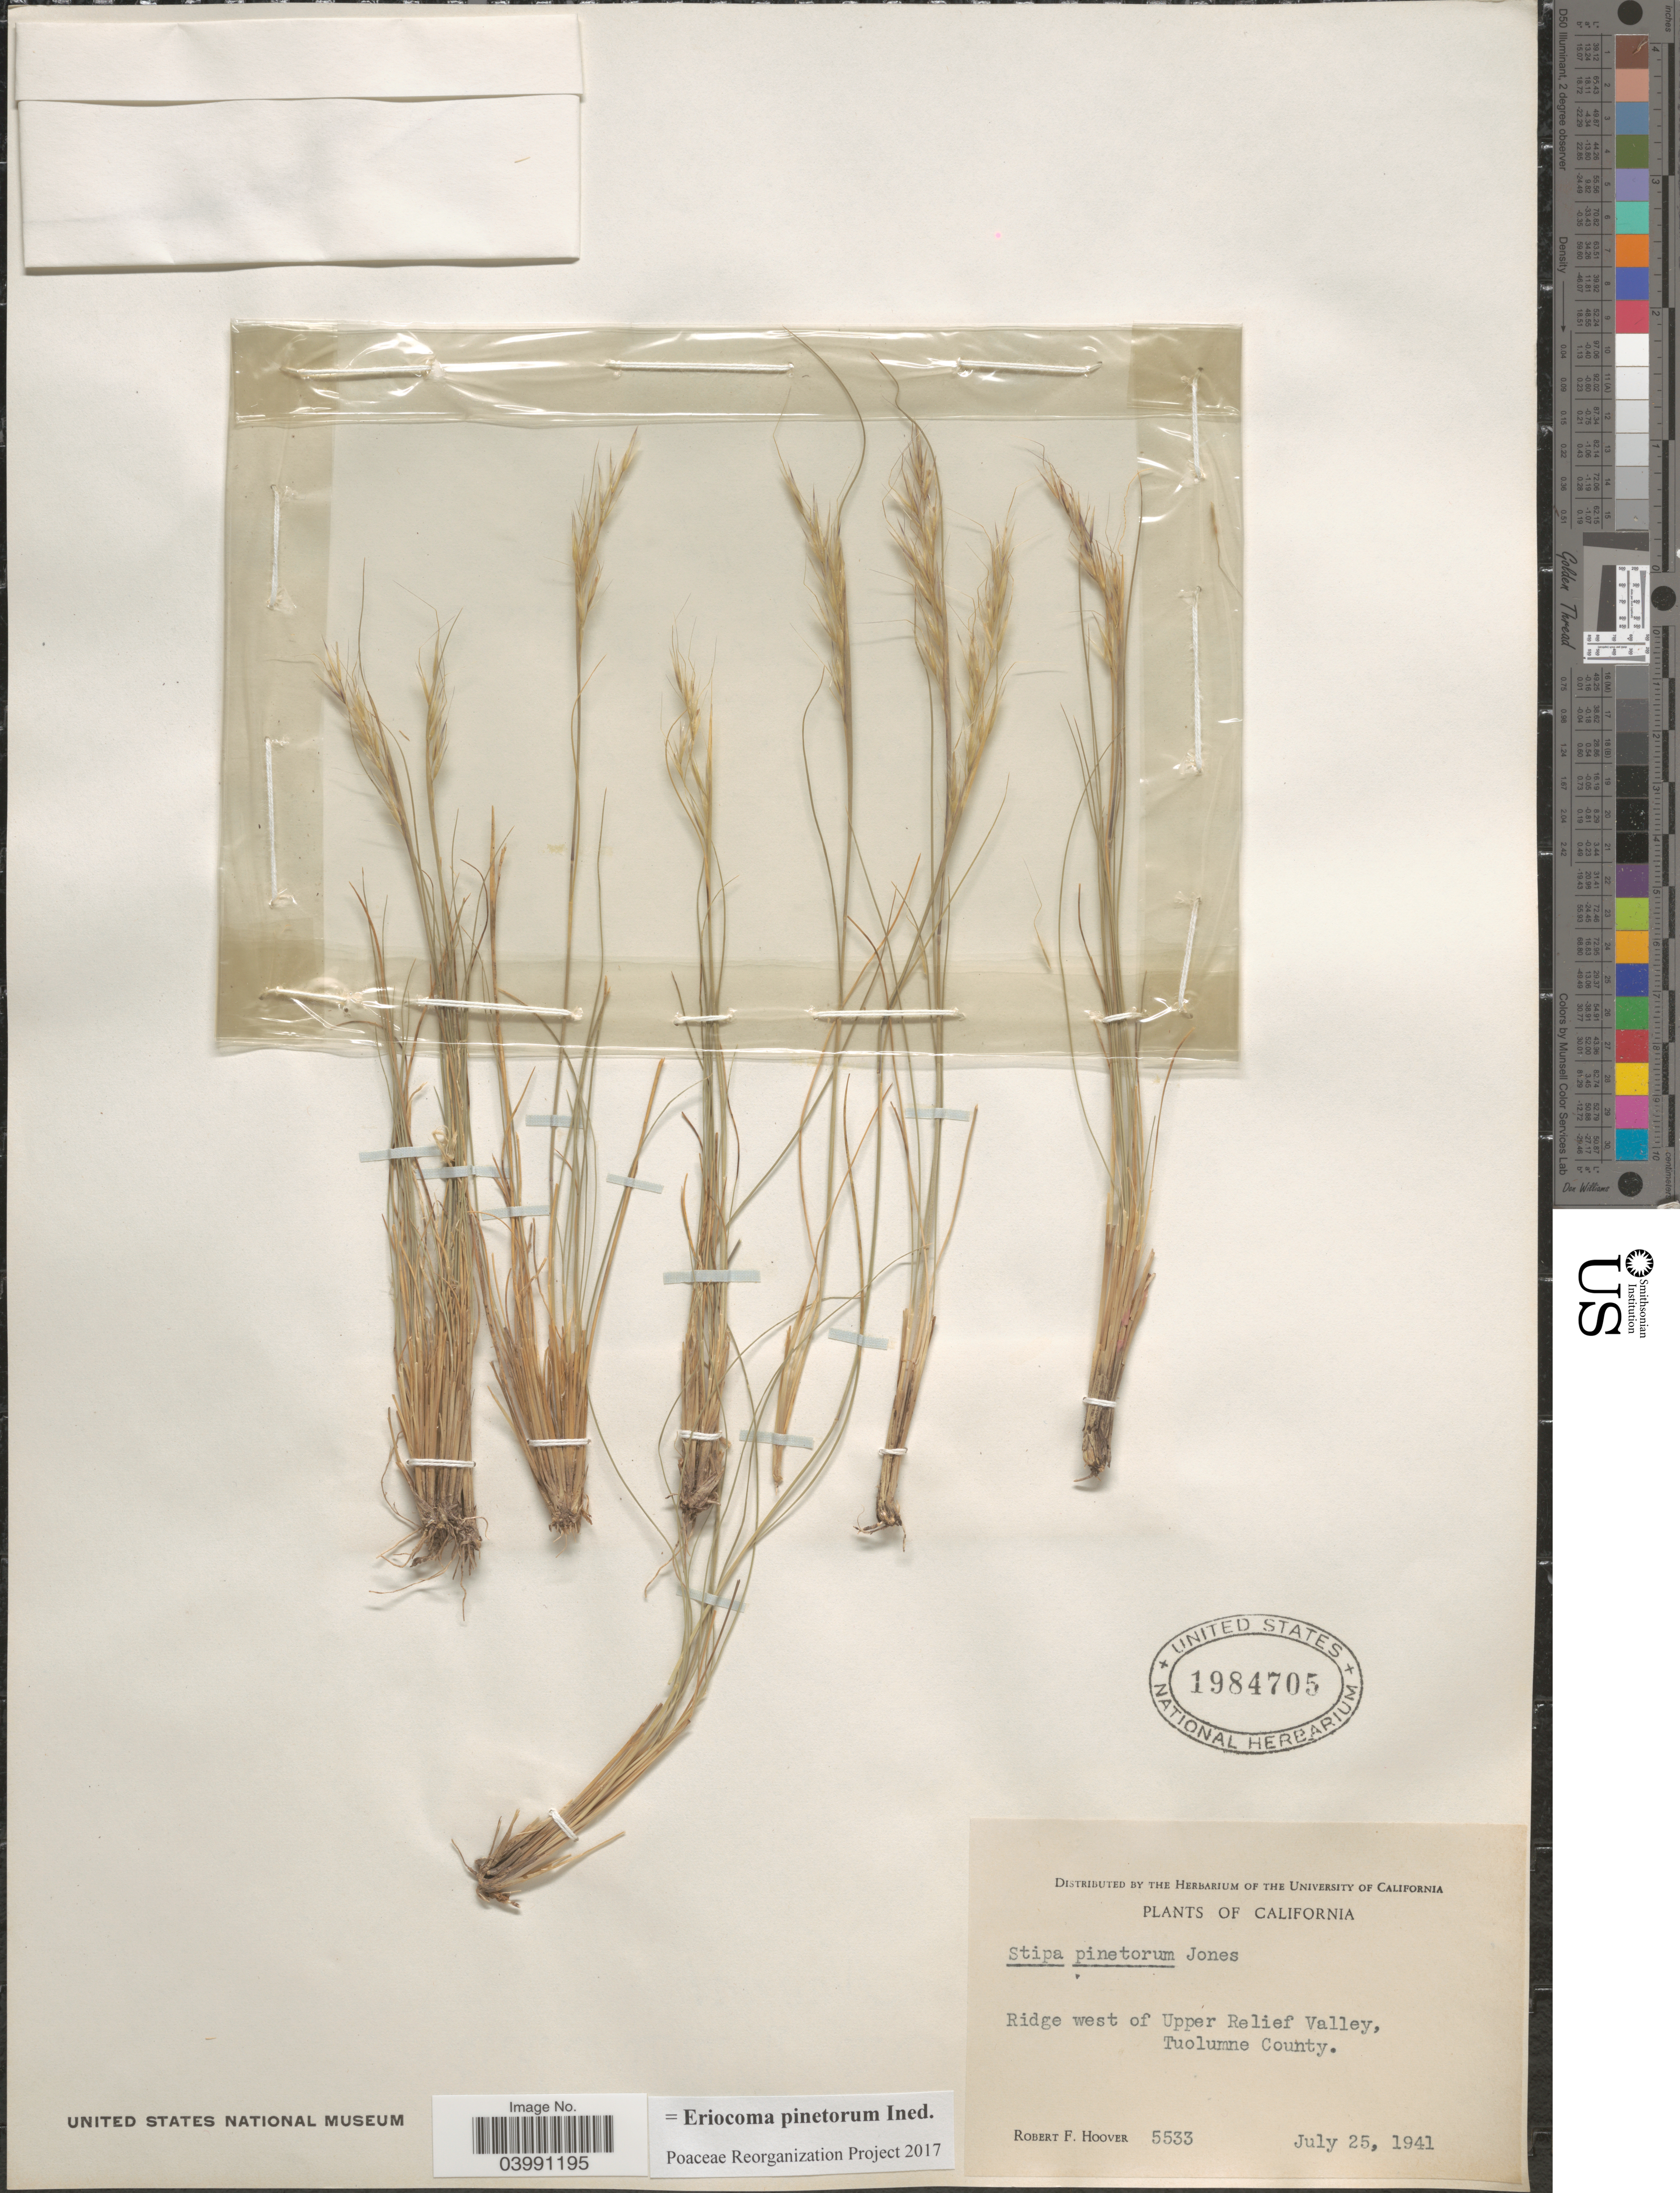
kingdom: Plantae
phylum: Tracheophyta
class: Liliopsida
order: Poales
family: Poaceae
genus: Eriocoma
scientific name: Eriocoma pinetorum ined.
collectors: R. F. Hoover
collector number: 5533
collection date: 1941-07-25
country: United States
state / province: California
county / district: Tuolumne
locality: Ridge west of Upper Relief Valley, Tuolumne County.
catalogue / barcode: US 1984705